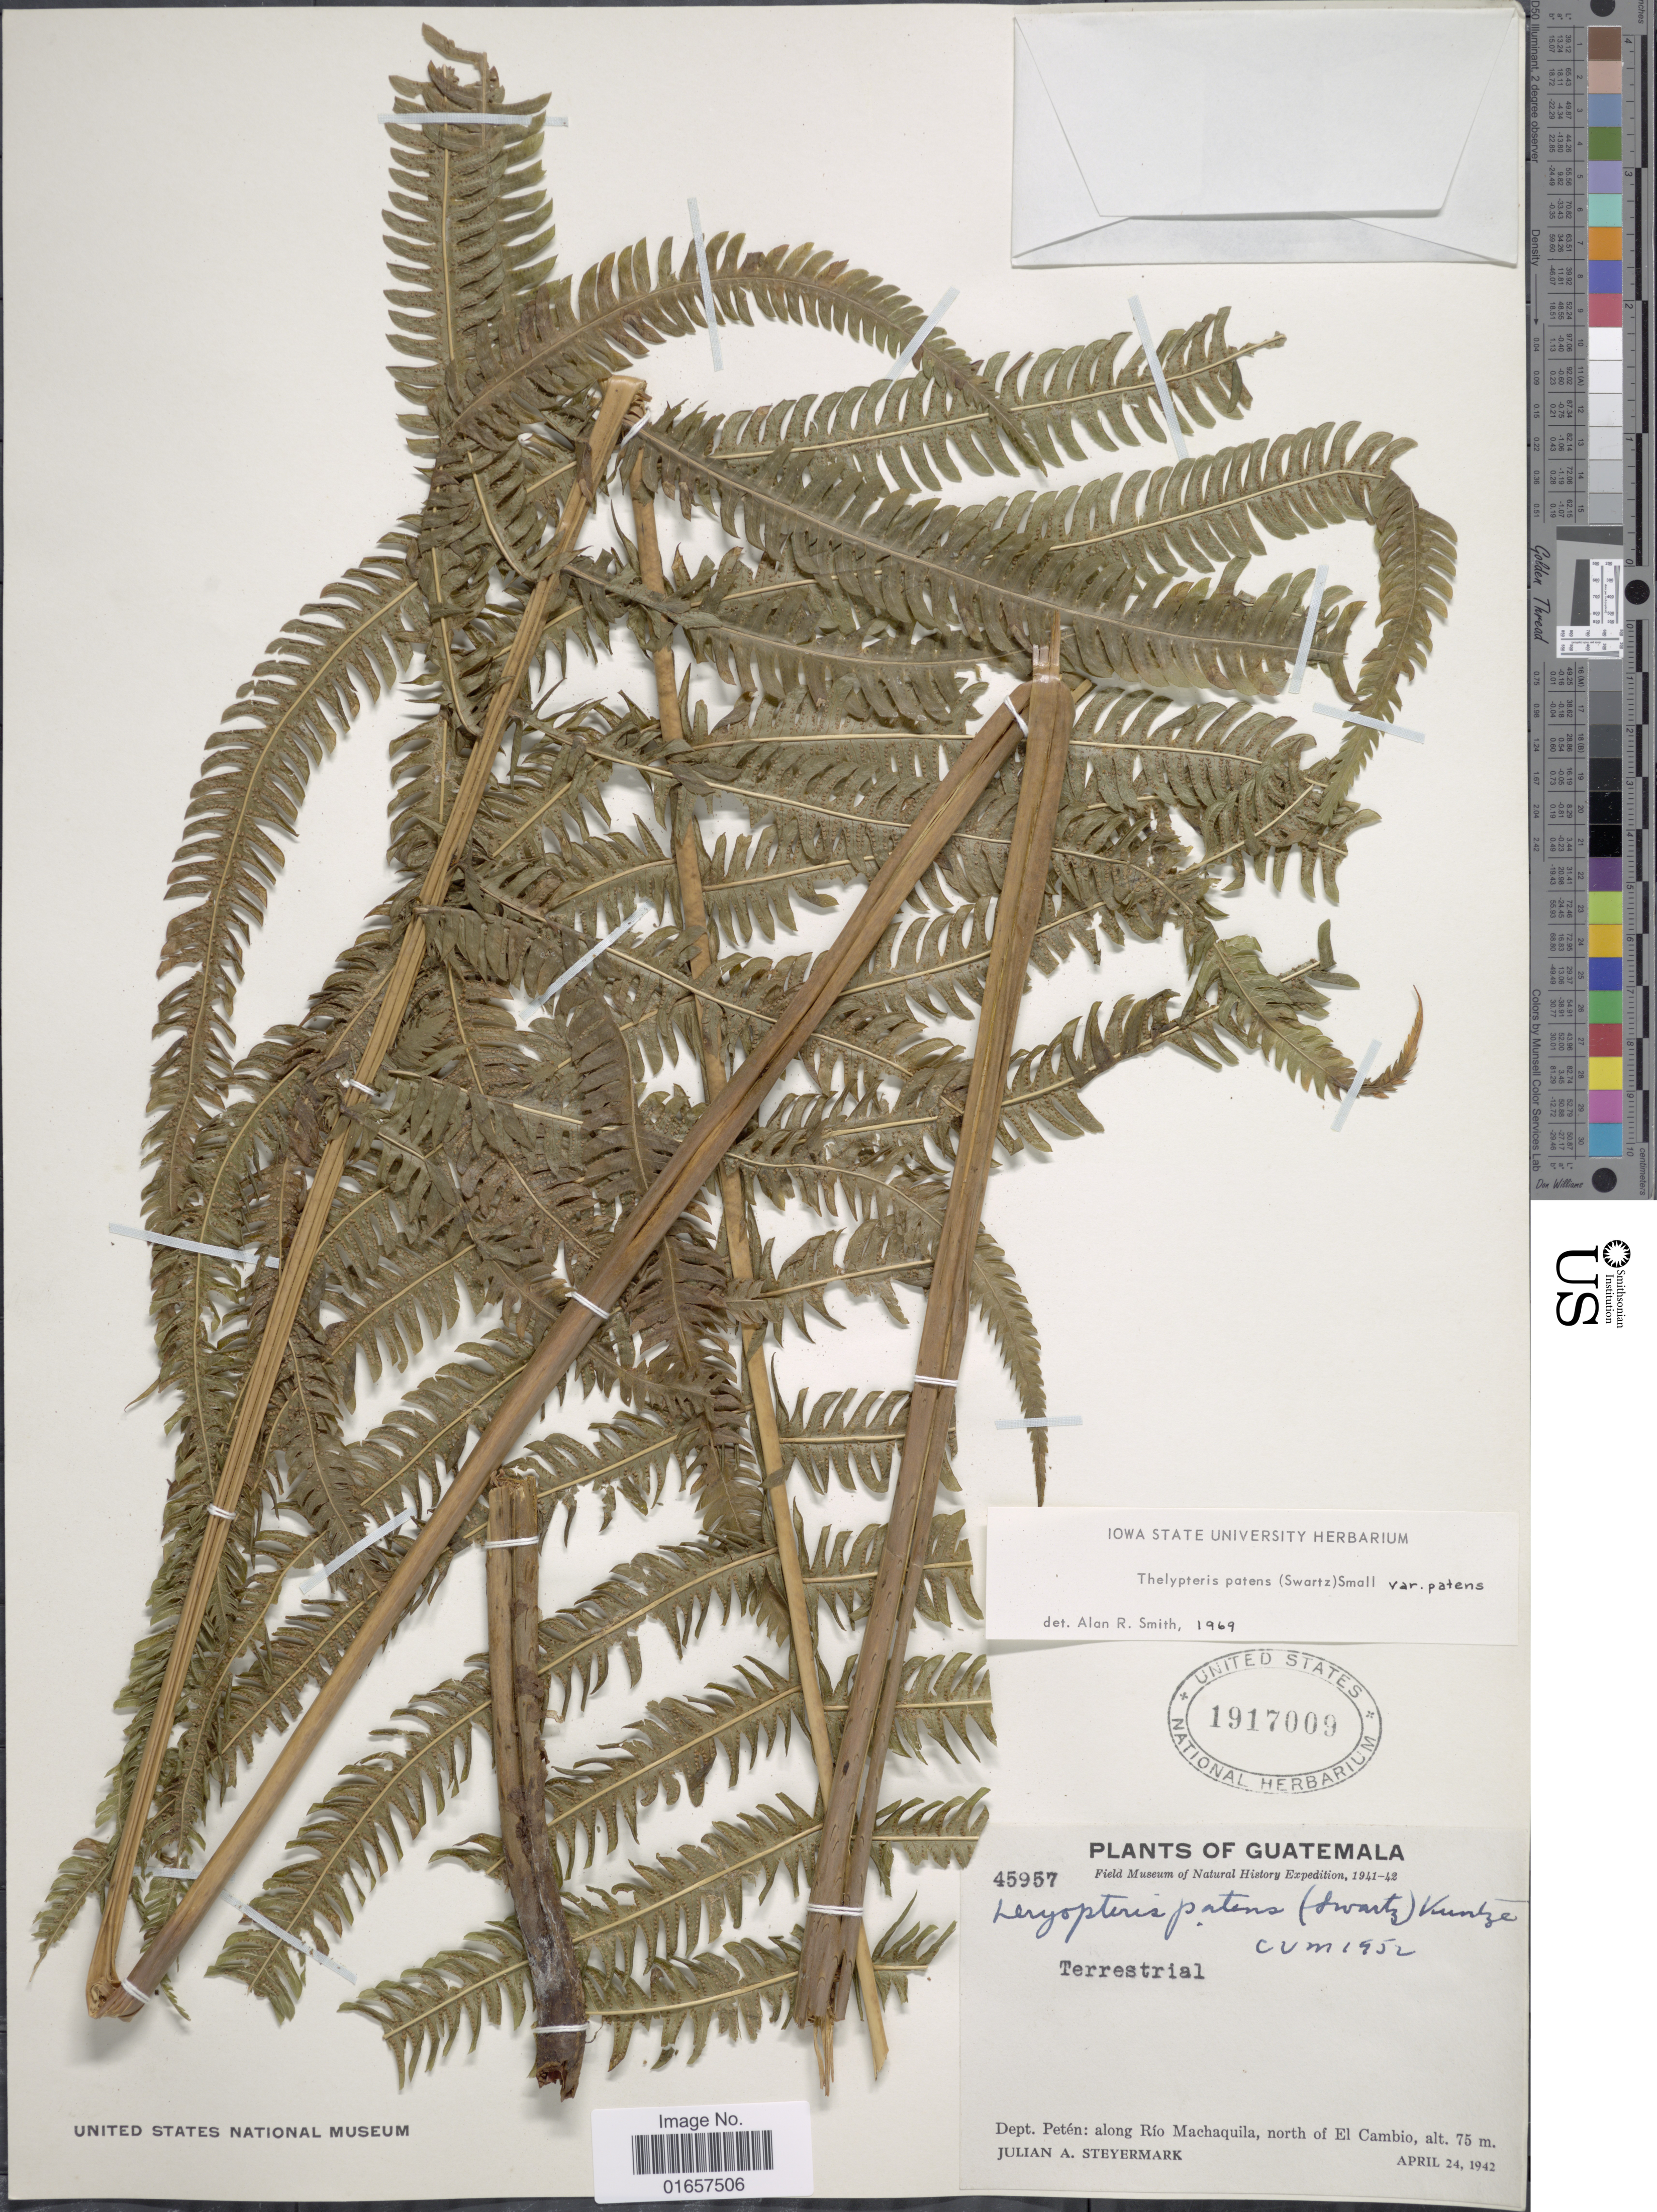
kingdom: Plantae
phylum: Tracheophyta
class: Polypodiopsida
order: Polypodiales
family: Thelypteridaceae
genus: Christella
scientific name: Christella patens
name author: (Sw.) Holttum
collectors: J. Steyermark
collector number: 45957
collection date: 1942-04-24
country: Guatemala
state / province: El Petén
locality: Guatemala, Dept. Petén: along Río Machaquila, north of El Cambio.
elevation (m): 75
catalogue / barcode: US 1917009